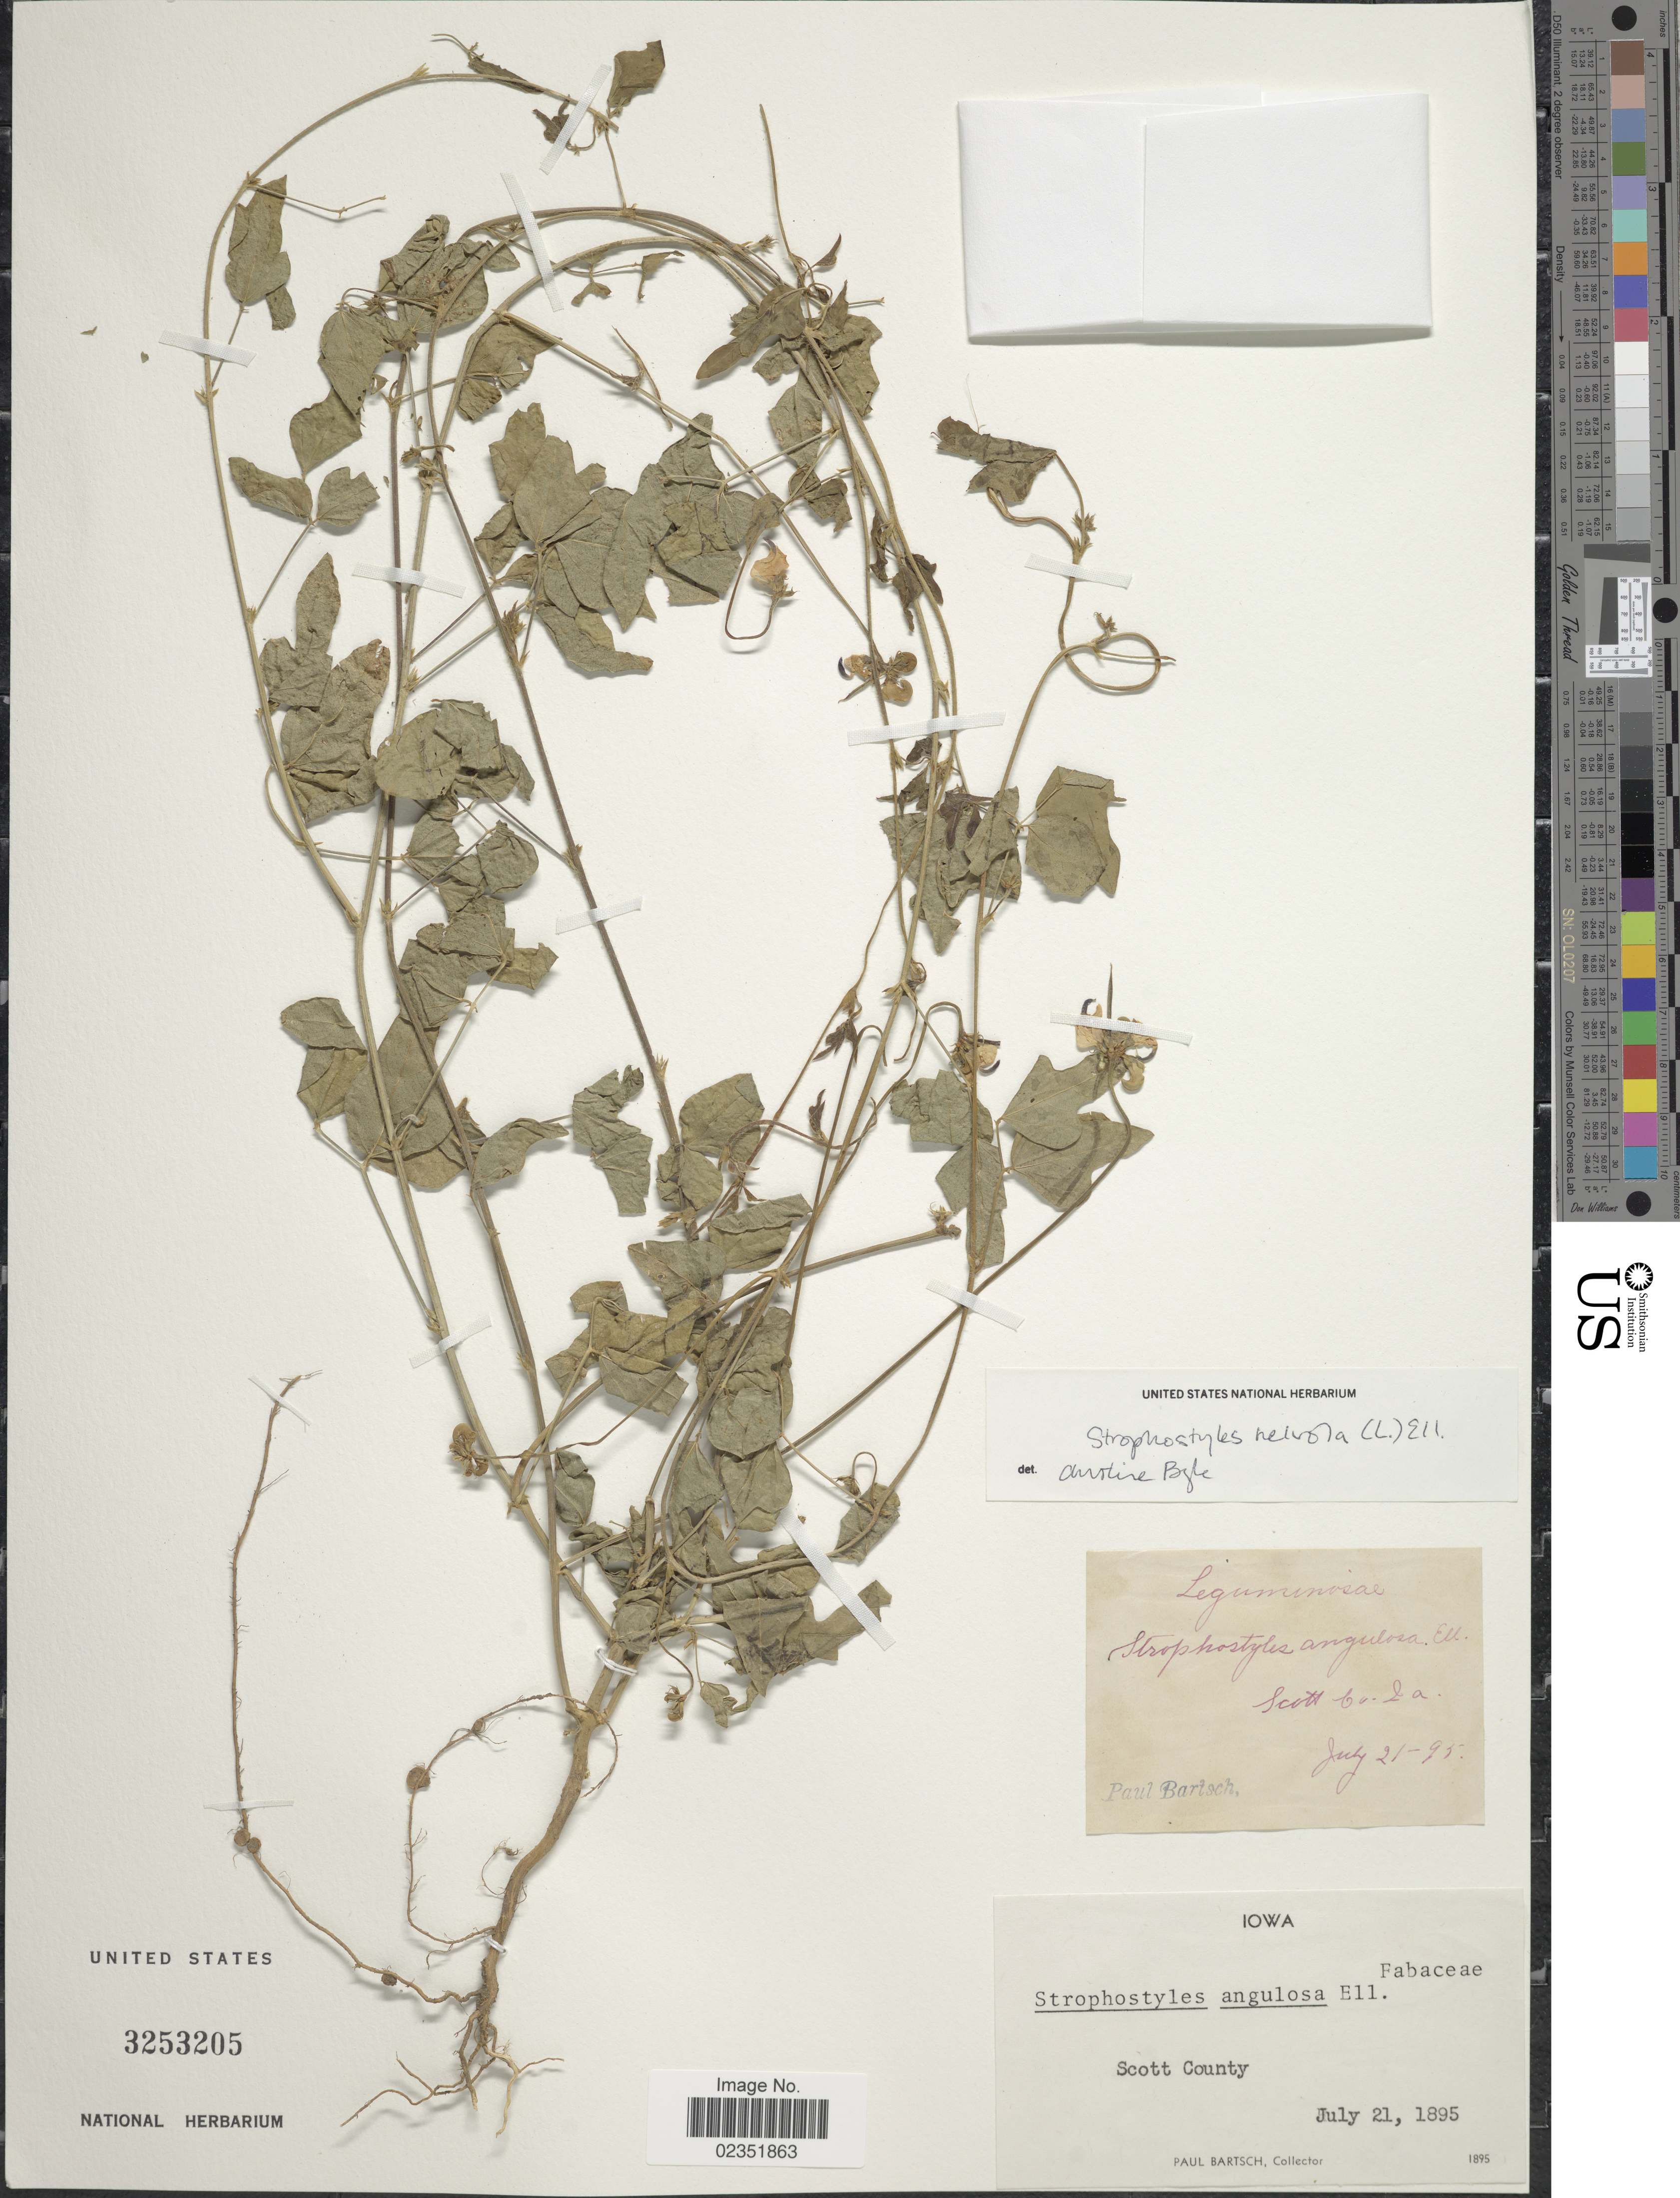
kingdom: Plantae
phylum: Tracheophyta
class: Magnoliopsida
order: Fabales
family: Fabaceae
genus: Strophostyles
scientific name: Strophostyles helvola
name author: (L.) Elliott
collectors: P. Bartsch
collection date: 1895-07-21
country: United States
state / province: Iowa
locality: Scott County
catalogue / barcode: US 3253205